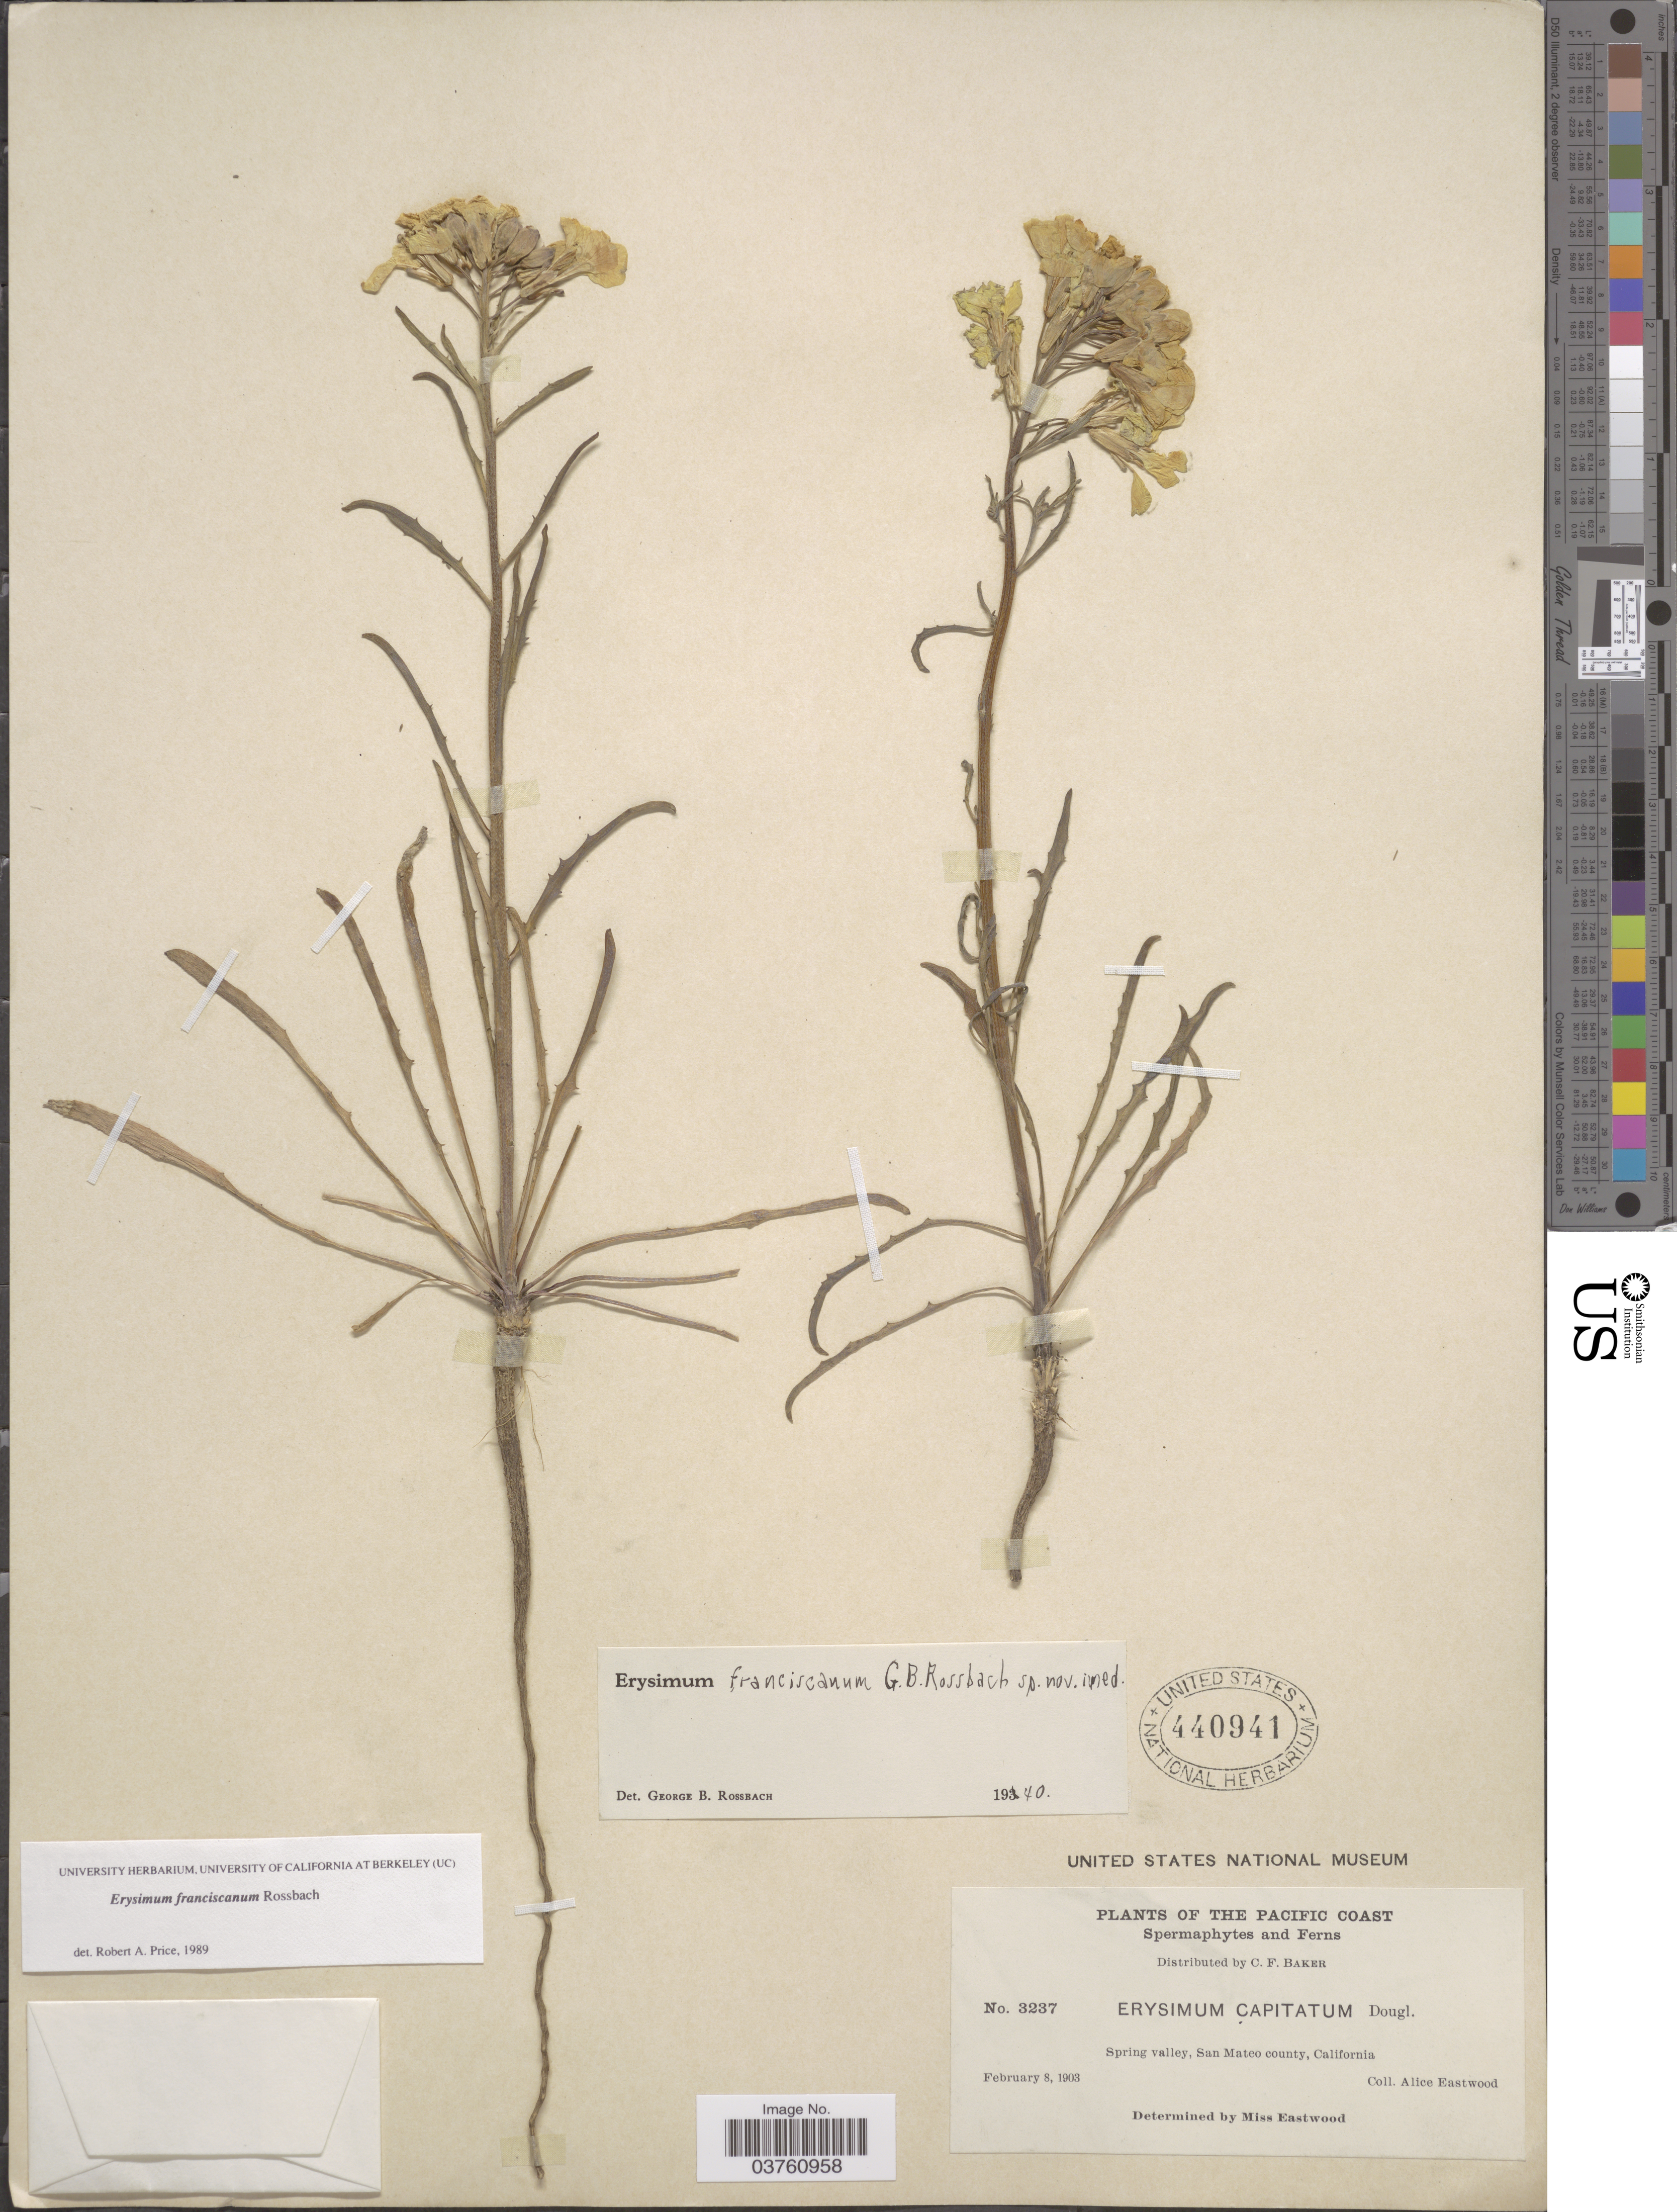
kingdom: Plantae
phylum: Tracheophyta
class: Magnoliopsida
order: Brassicales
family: Brassicaceae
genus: Erysimum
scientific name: Erysimum franciscanum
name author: Rossbach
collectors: A. Eastwood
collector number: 3237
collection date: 1903-02-08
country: United States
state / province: California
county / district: San Mateo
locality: The Pacific Coast. Spring valley, San Mateo county.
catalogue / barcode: US 440941